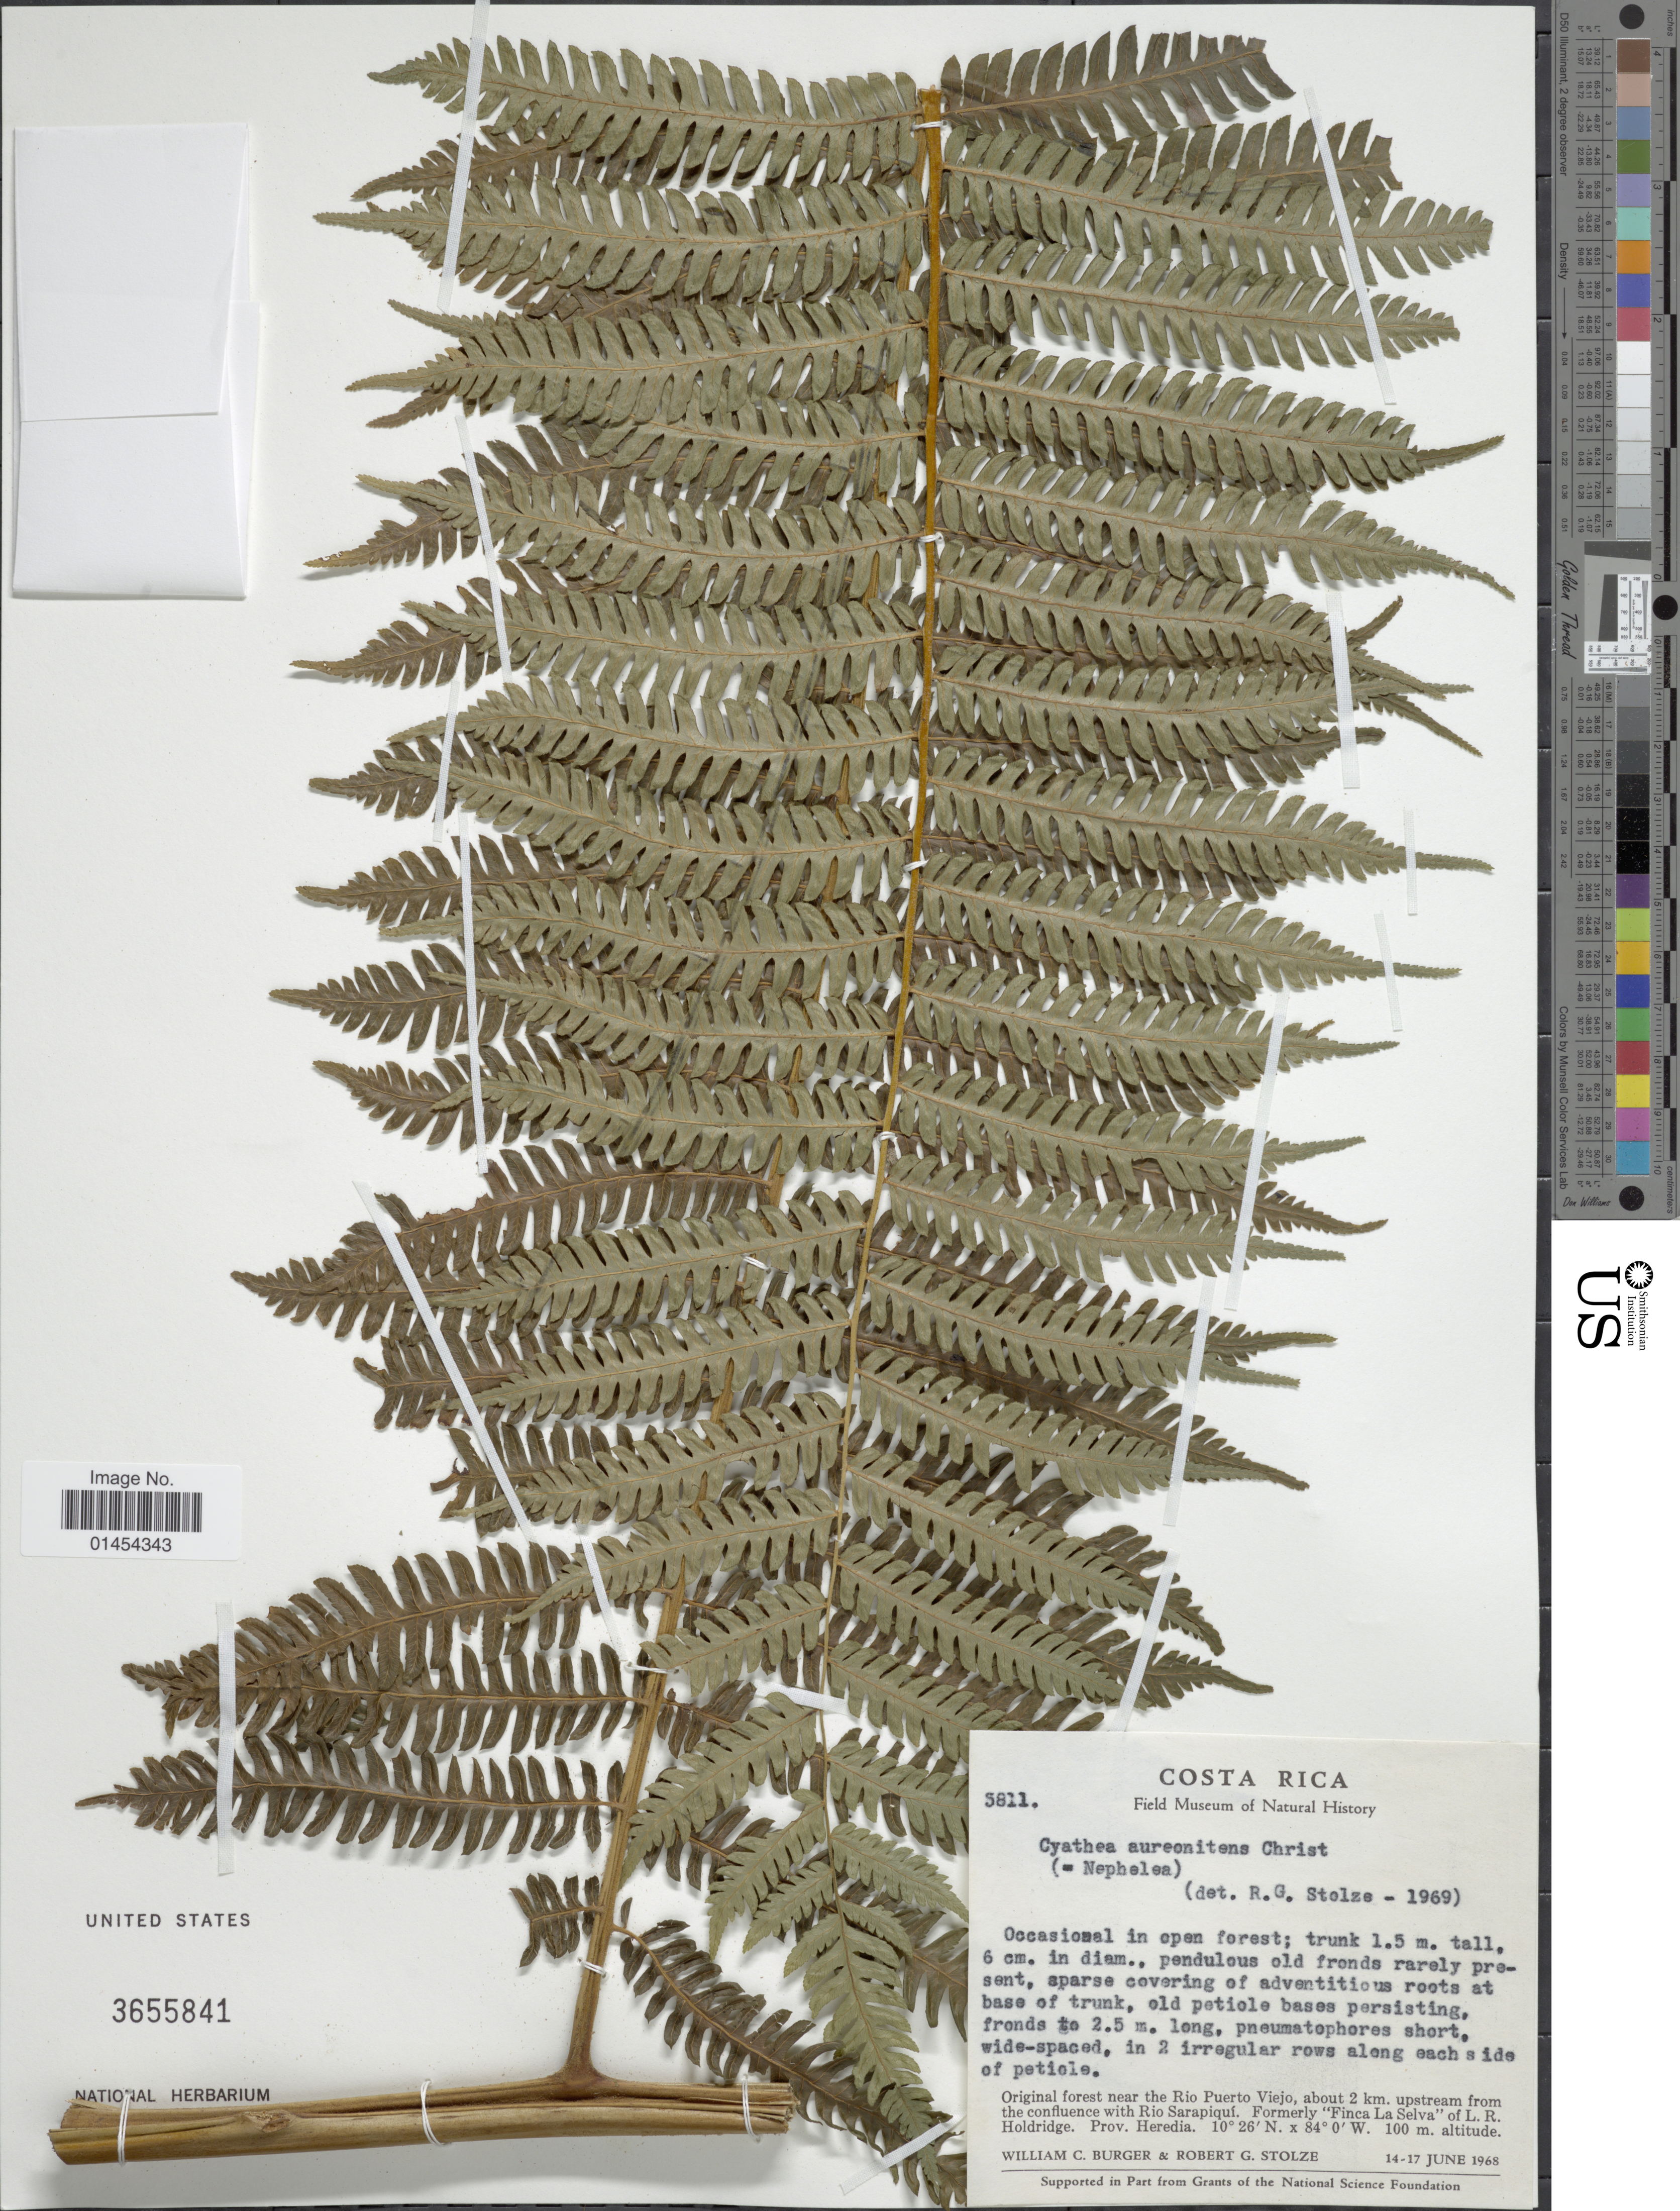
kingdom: Plantae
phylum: Tracheophyta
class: Polypodiopsida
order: Cyatheales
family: Cyatheaceae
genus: Alsophila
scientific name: Alsophila erinacea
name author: (H. Karst.) D.S. Conant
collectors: W. Burger & R. G. Stolze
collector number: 5811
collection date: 1968-06-14/1968-06-17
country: Costa Rica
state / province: Heredia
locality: Original forest near the Río Puerto Viejo, about 2 km. upstream from the confluence with Rio Sarapiquí. Formerly "Finca La Selva" of L.R. Holdridge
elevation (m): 100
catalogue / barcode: US 3655841